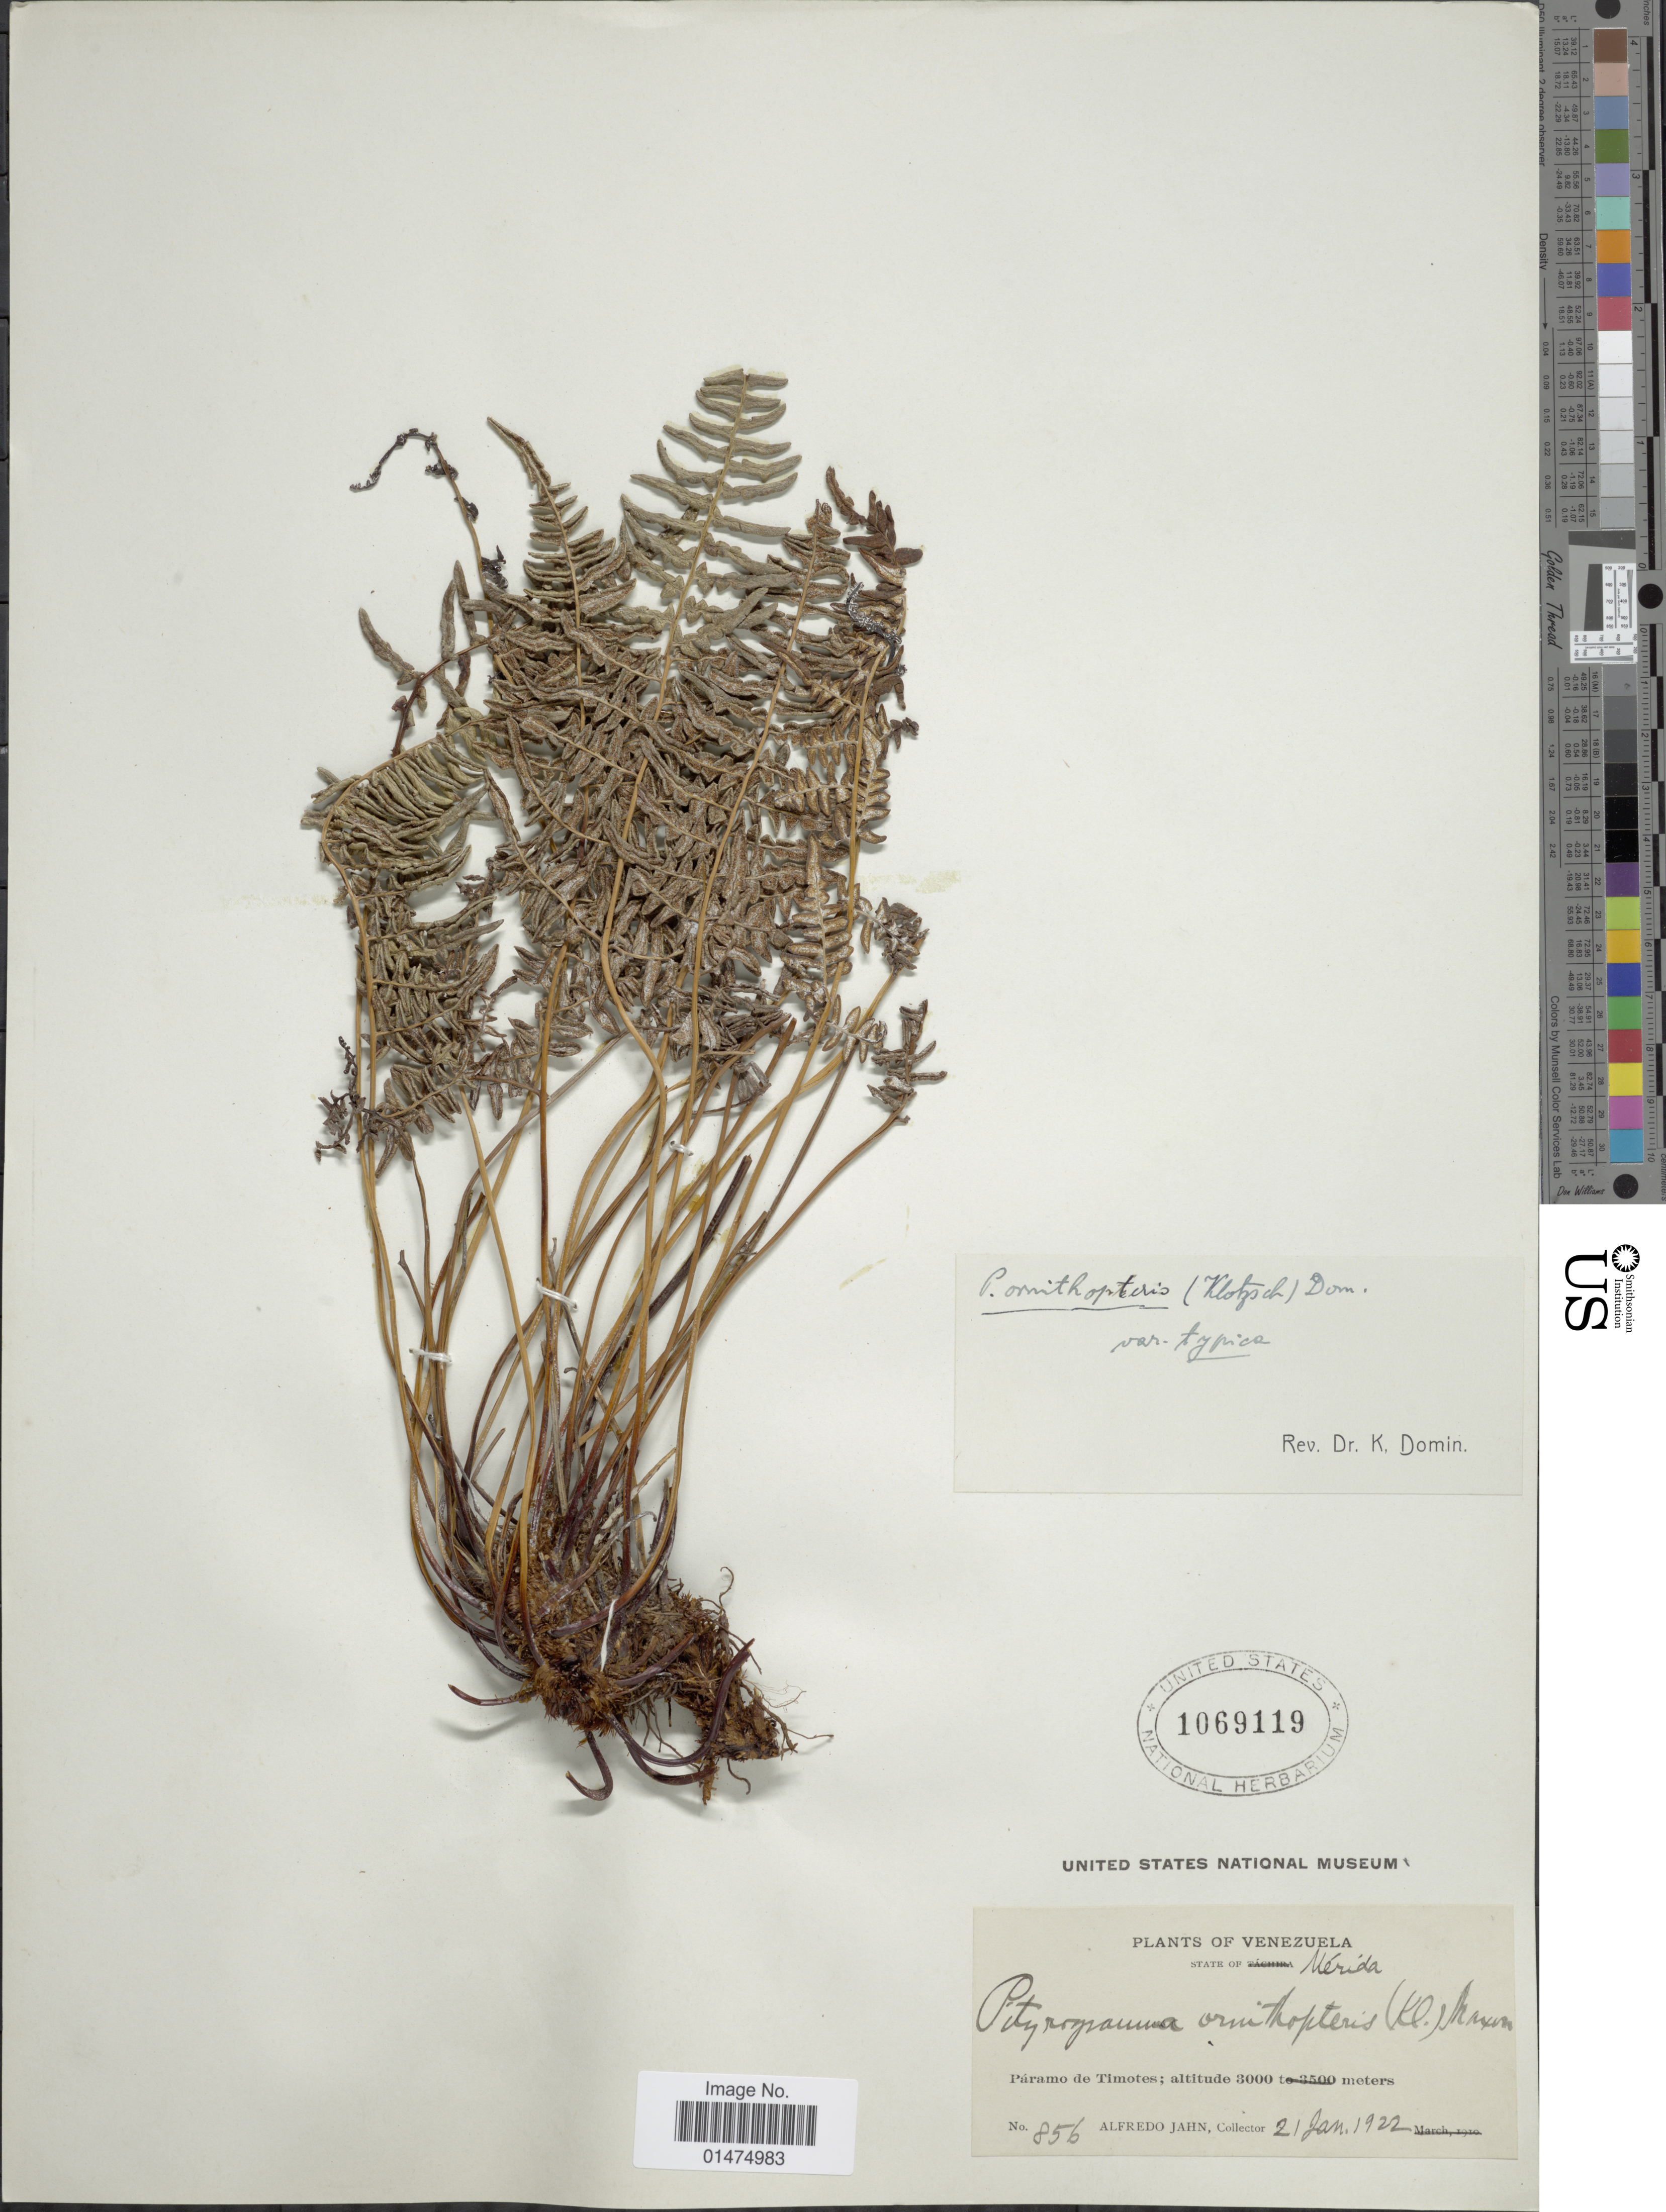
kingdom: Plantae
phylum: Tracheophyta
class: Polypodiopsida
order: Polypodiales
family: Pteridaceae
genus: Pityrogramma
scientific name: Pityrogramma chrysoconia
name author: (Desv.) Maxon ex Domin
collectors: A. Jahn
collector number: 856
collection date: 1922-01-21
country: Venezuela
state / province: Mérida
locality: Venezuela, Paramo de Timotes.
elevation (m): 3000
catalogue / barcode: US 1069119